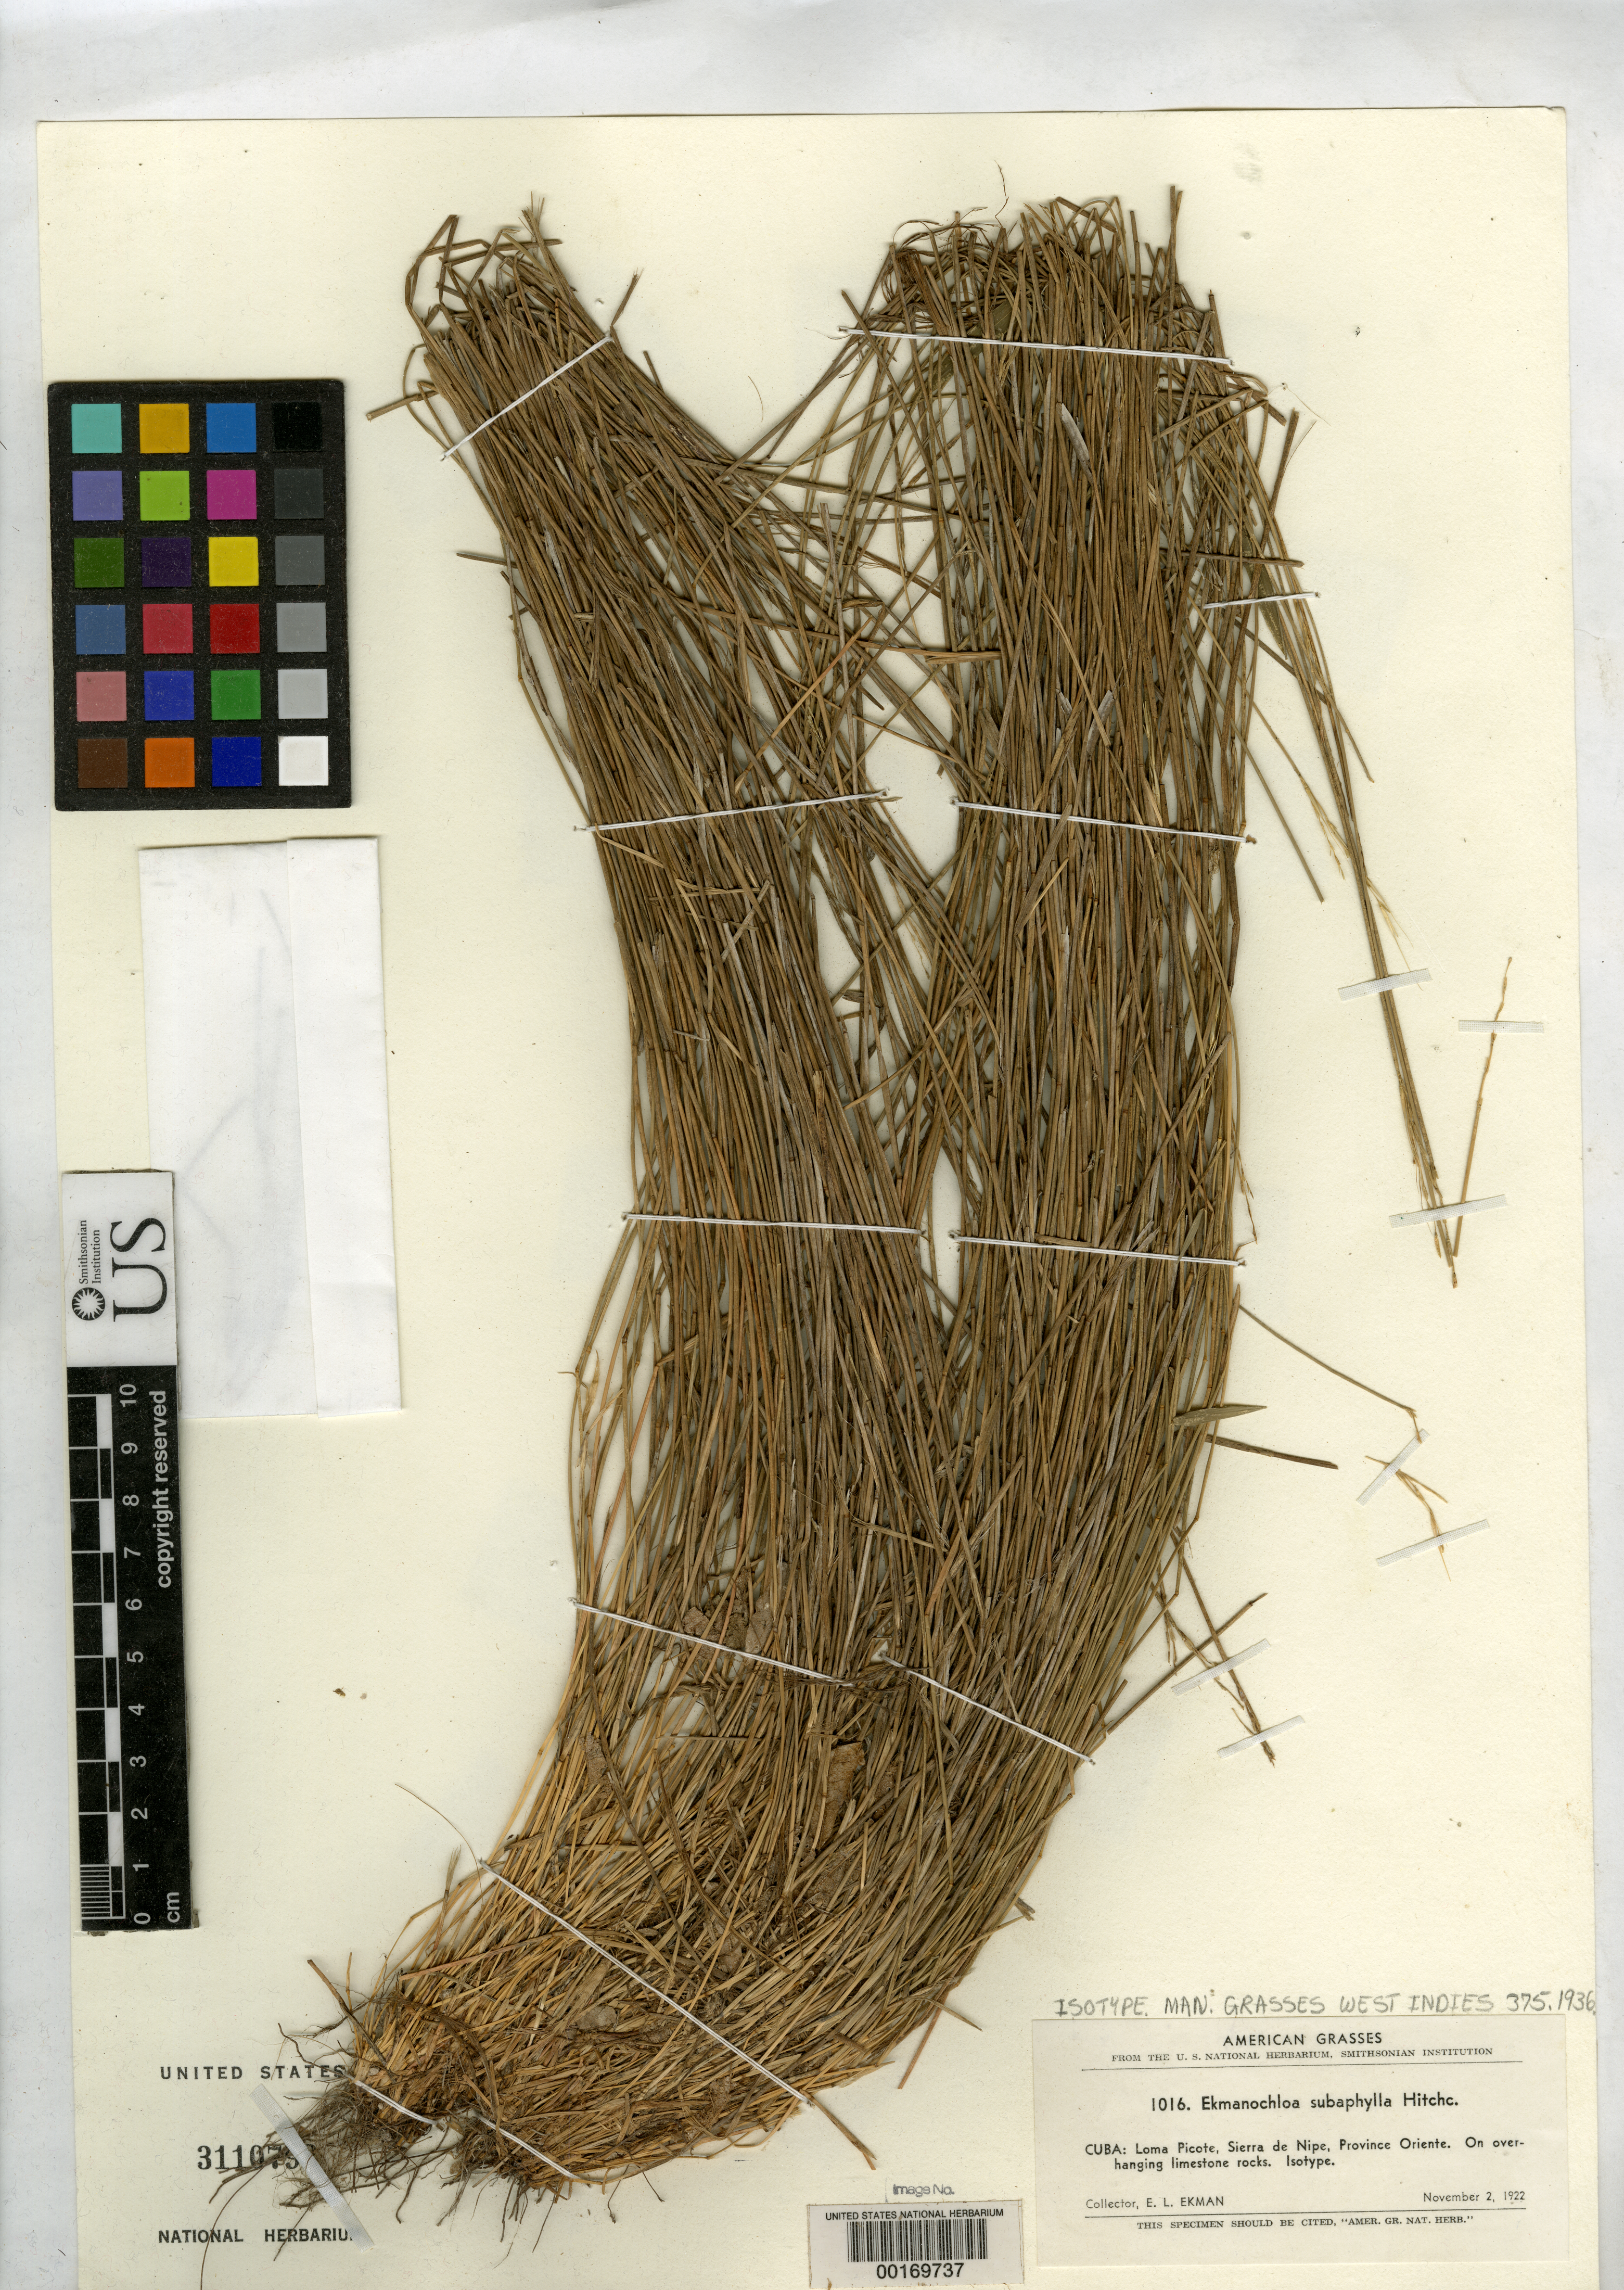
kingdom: Plantae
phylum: Tracheophyta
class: Liliopsida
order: Poales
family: Poaceae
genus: Ekmanochloa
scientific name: Ekmanochloa subaphylla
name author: Hitchc.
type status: Isotype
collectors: E. L. Ekman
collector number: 1016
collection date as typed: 02 Nov 1922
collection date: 1922-11-02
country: Cuba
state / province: Oriente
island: Greater Antilles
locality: Loma Picote, Sierra de Nipe.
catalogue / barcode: US 3110792